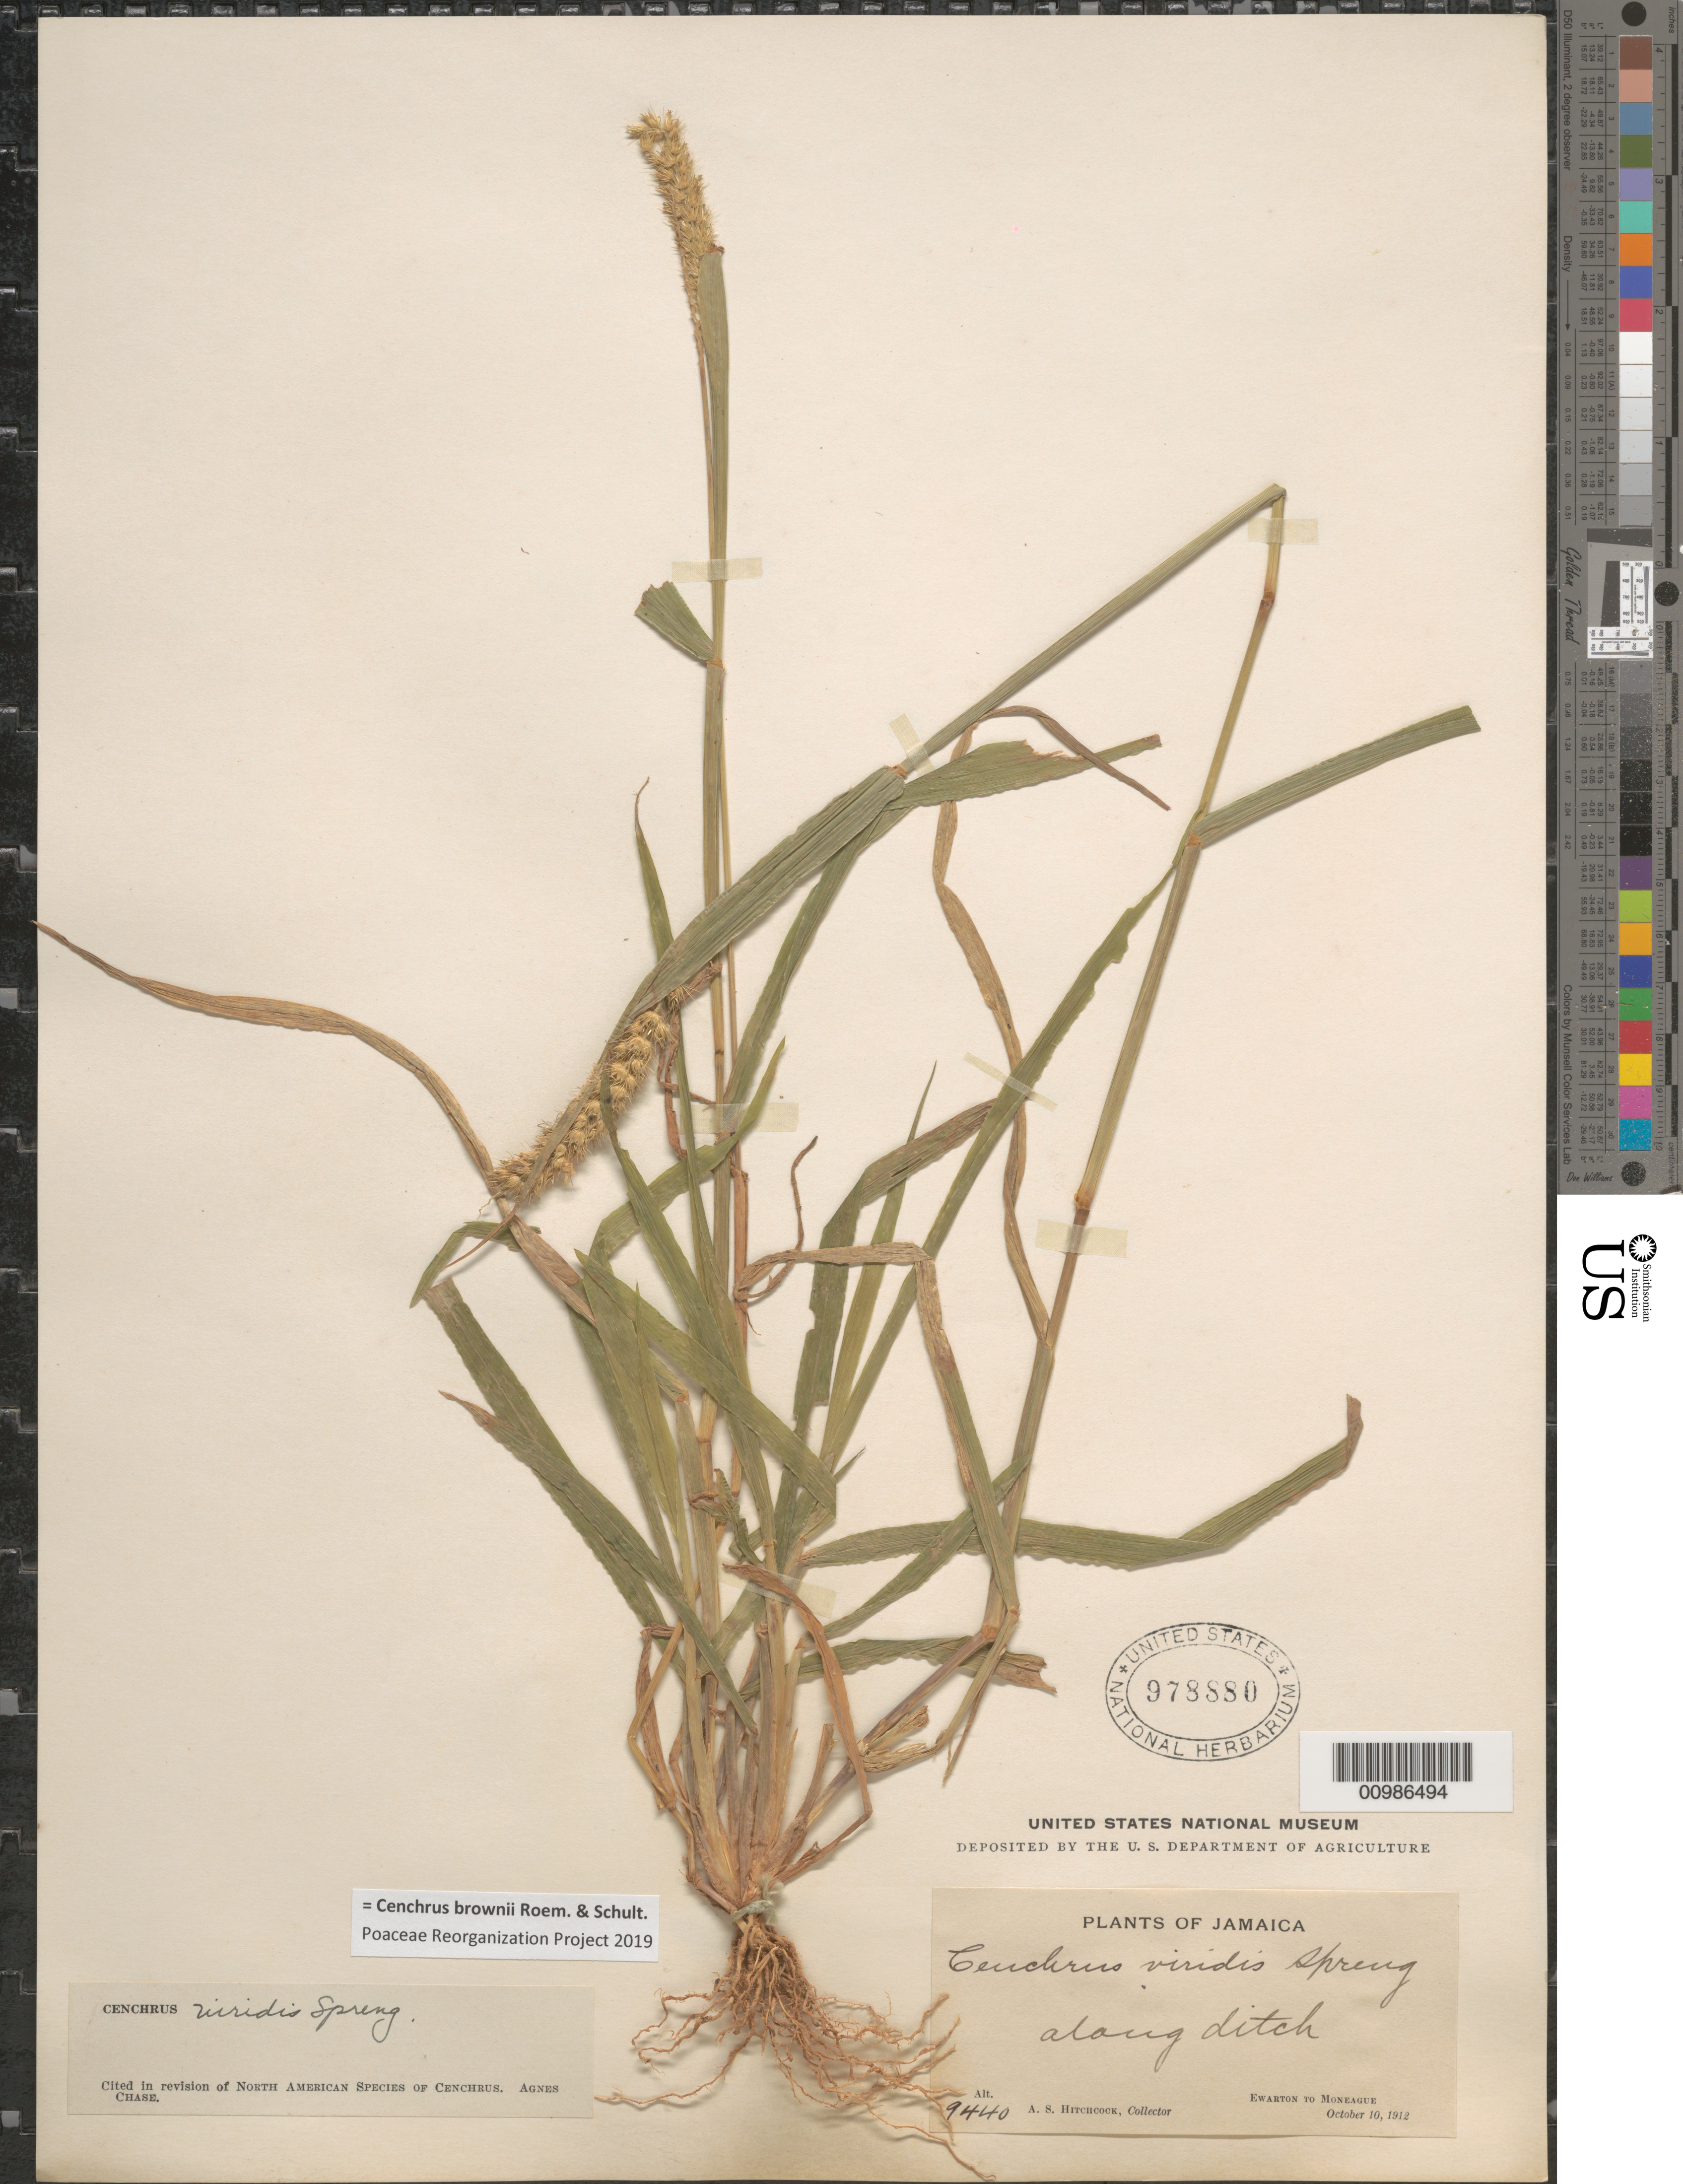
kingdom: Plantae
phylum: Tracheophyta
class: Liliopsida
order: Poales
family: Poaceae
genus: Cenchrus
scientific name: Cenchrus brownii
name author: Roem. & Schult.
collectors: A. S. Hitchcock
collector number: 9440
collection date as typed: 10 Oct 1912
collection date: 1912-10-10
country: Jamaica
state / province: Saint Ann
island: Jamaica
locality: Ewarton to Moneague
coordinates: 0 N, 0 E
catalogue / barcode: US 978880